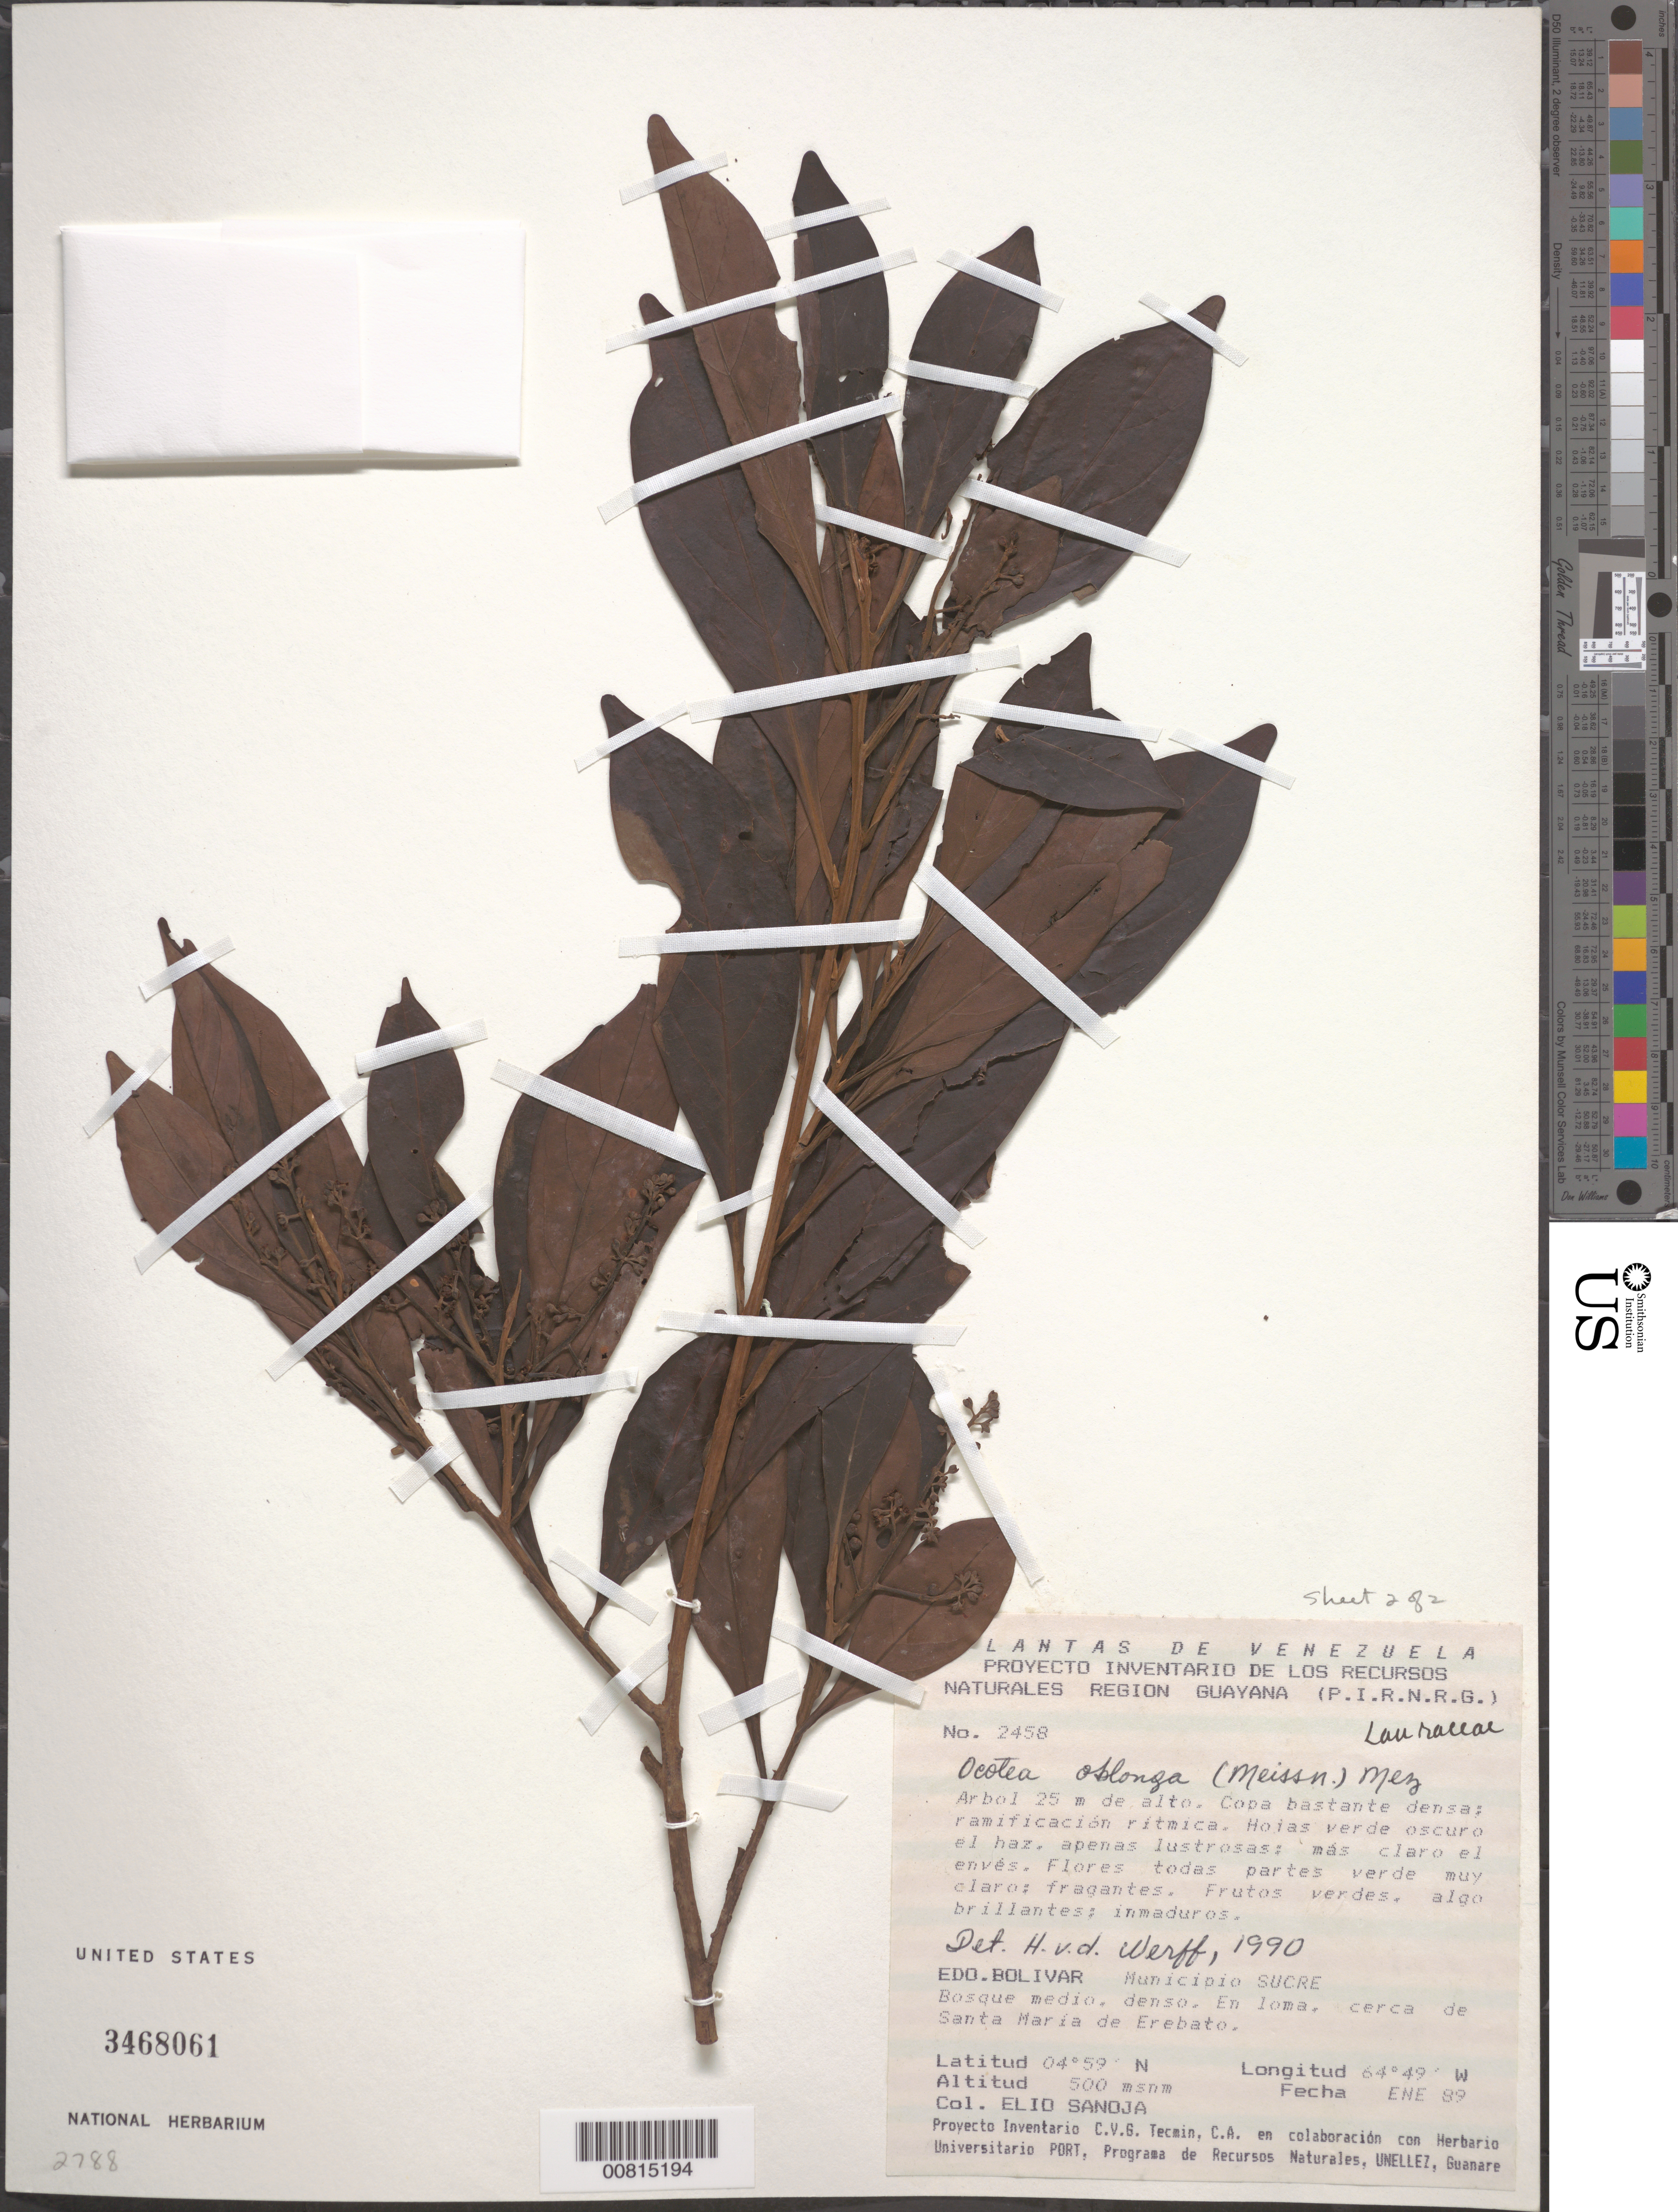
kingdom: Plantae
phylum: Tracheophyta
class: Magnoliopsida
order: Laurales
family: Lauraceae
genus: Ocotea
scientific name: Ocotea oblonga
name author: (Meisn.) Mez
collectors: E. Sanoja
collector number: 2458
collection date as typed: Transcribed d/m/y: /1/89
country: Venezuela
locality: Edo.Bolivar. Municipio Sucre. Cerca de Santa María de Erebato.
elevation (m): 500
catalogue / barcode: US 3468061